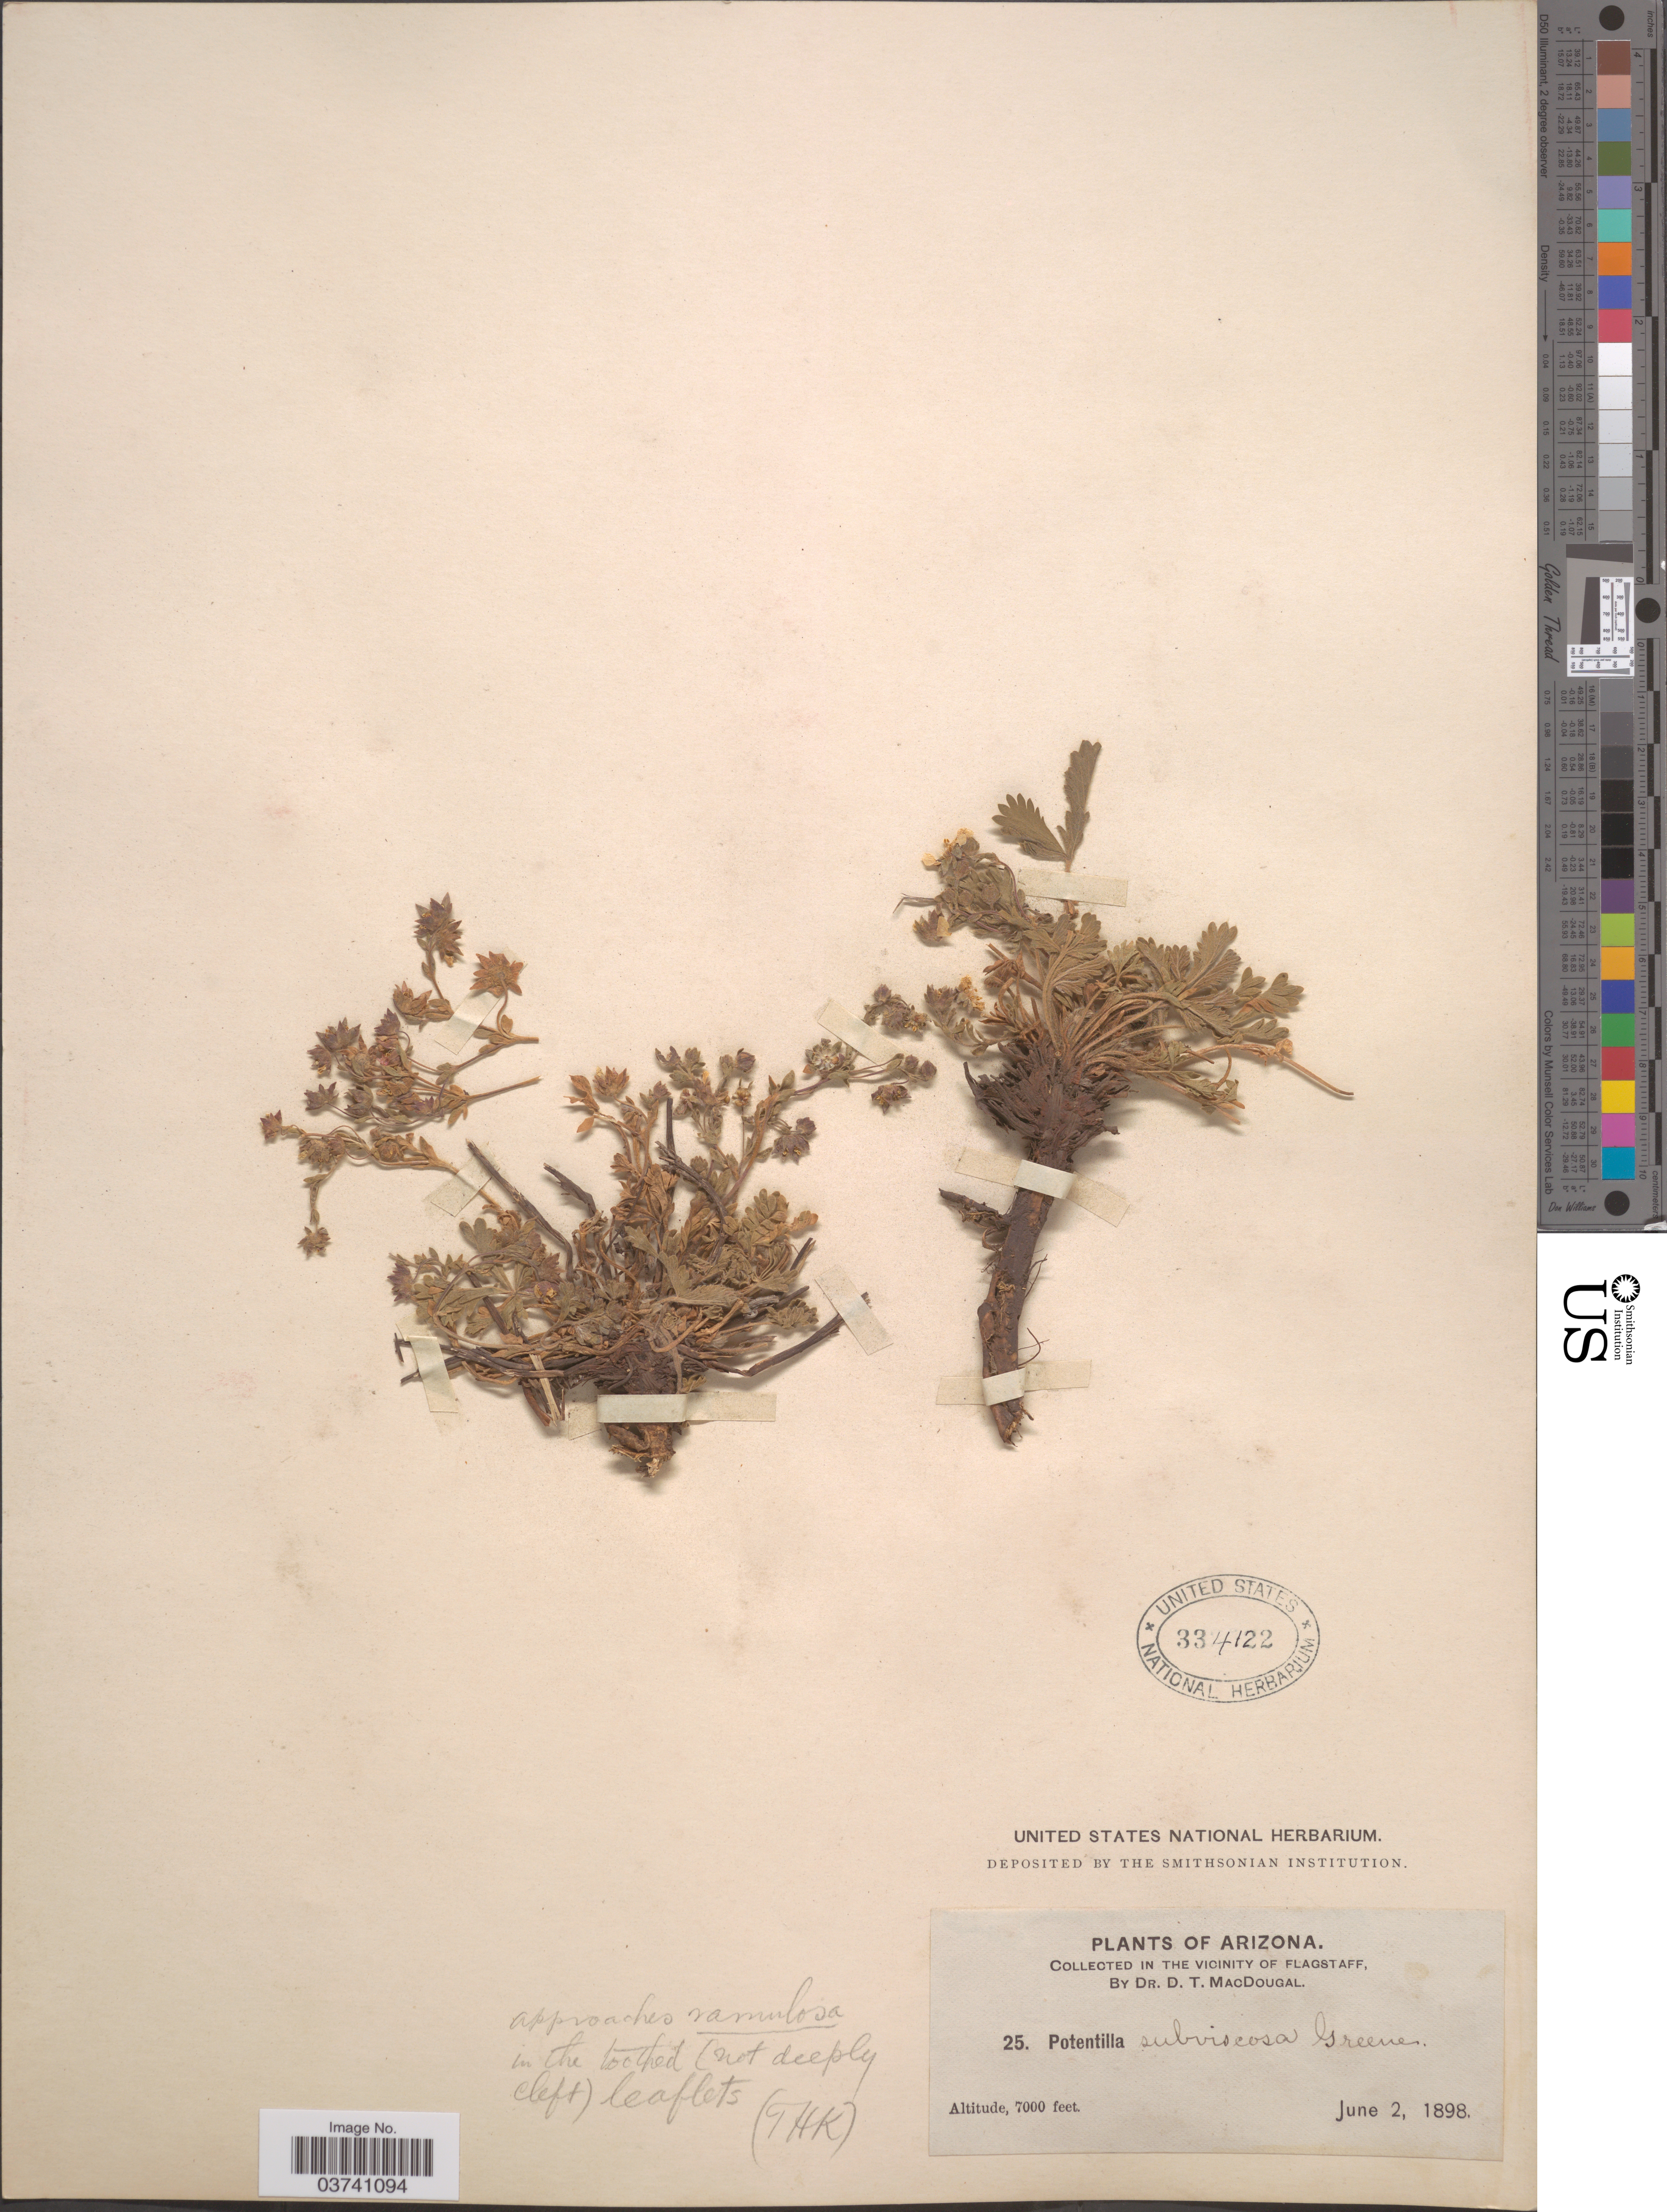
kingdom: Plantae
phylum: Tracheophyta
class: Magnoliopsida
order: Rosales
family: Rosaceae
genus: Potentilla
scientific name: Potentilla ramulosa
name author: Rydb.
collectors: D. T. MacDougal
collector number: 25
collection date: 1898-06-02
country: United States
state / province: Arizona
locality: Vicinity of Flagstaff.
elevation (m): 2134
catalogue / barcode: US 334122